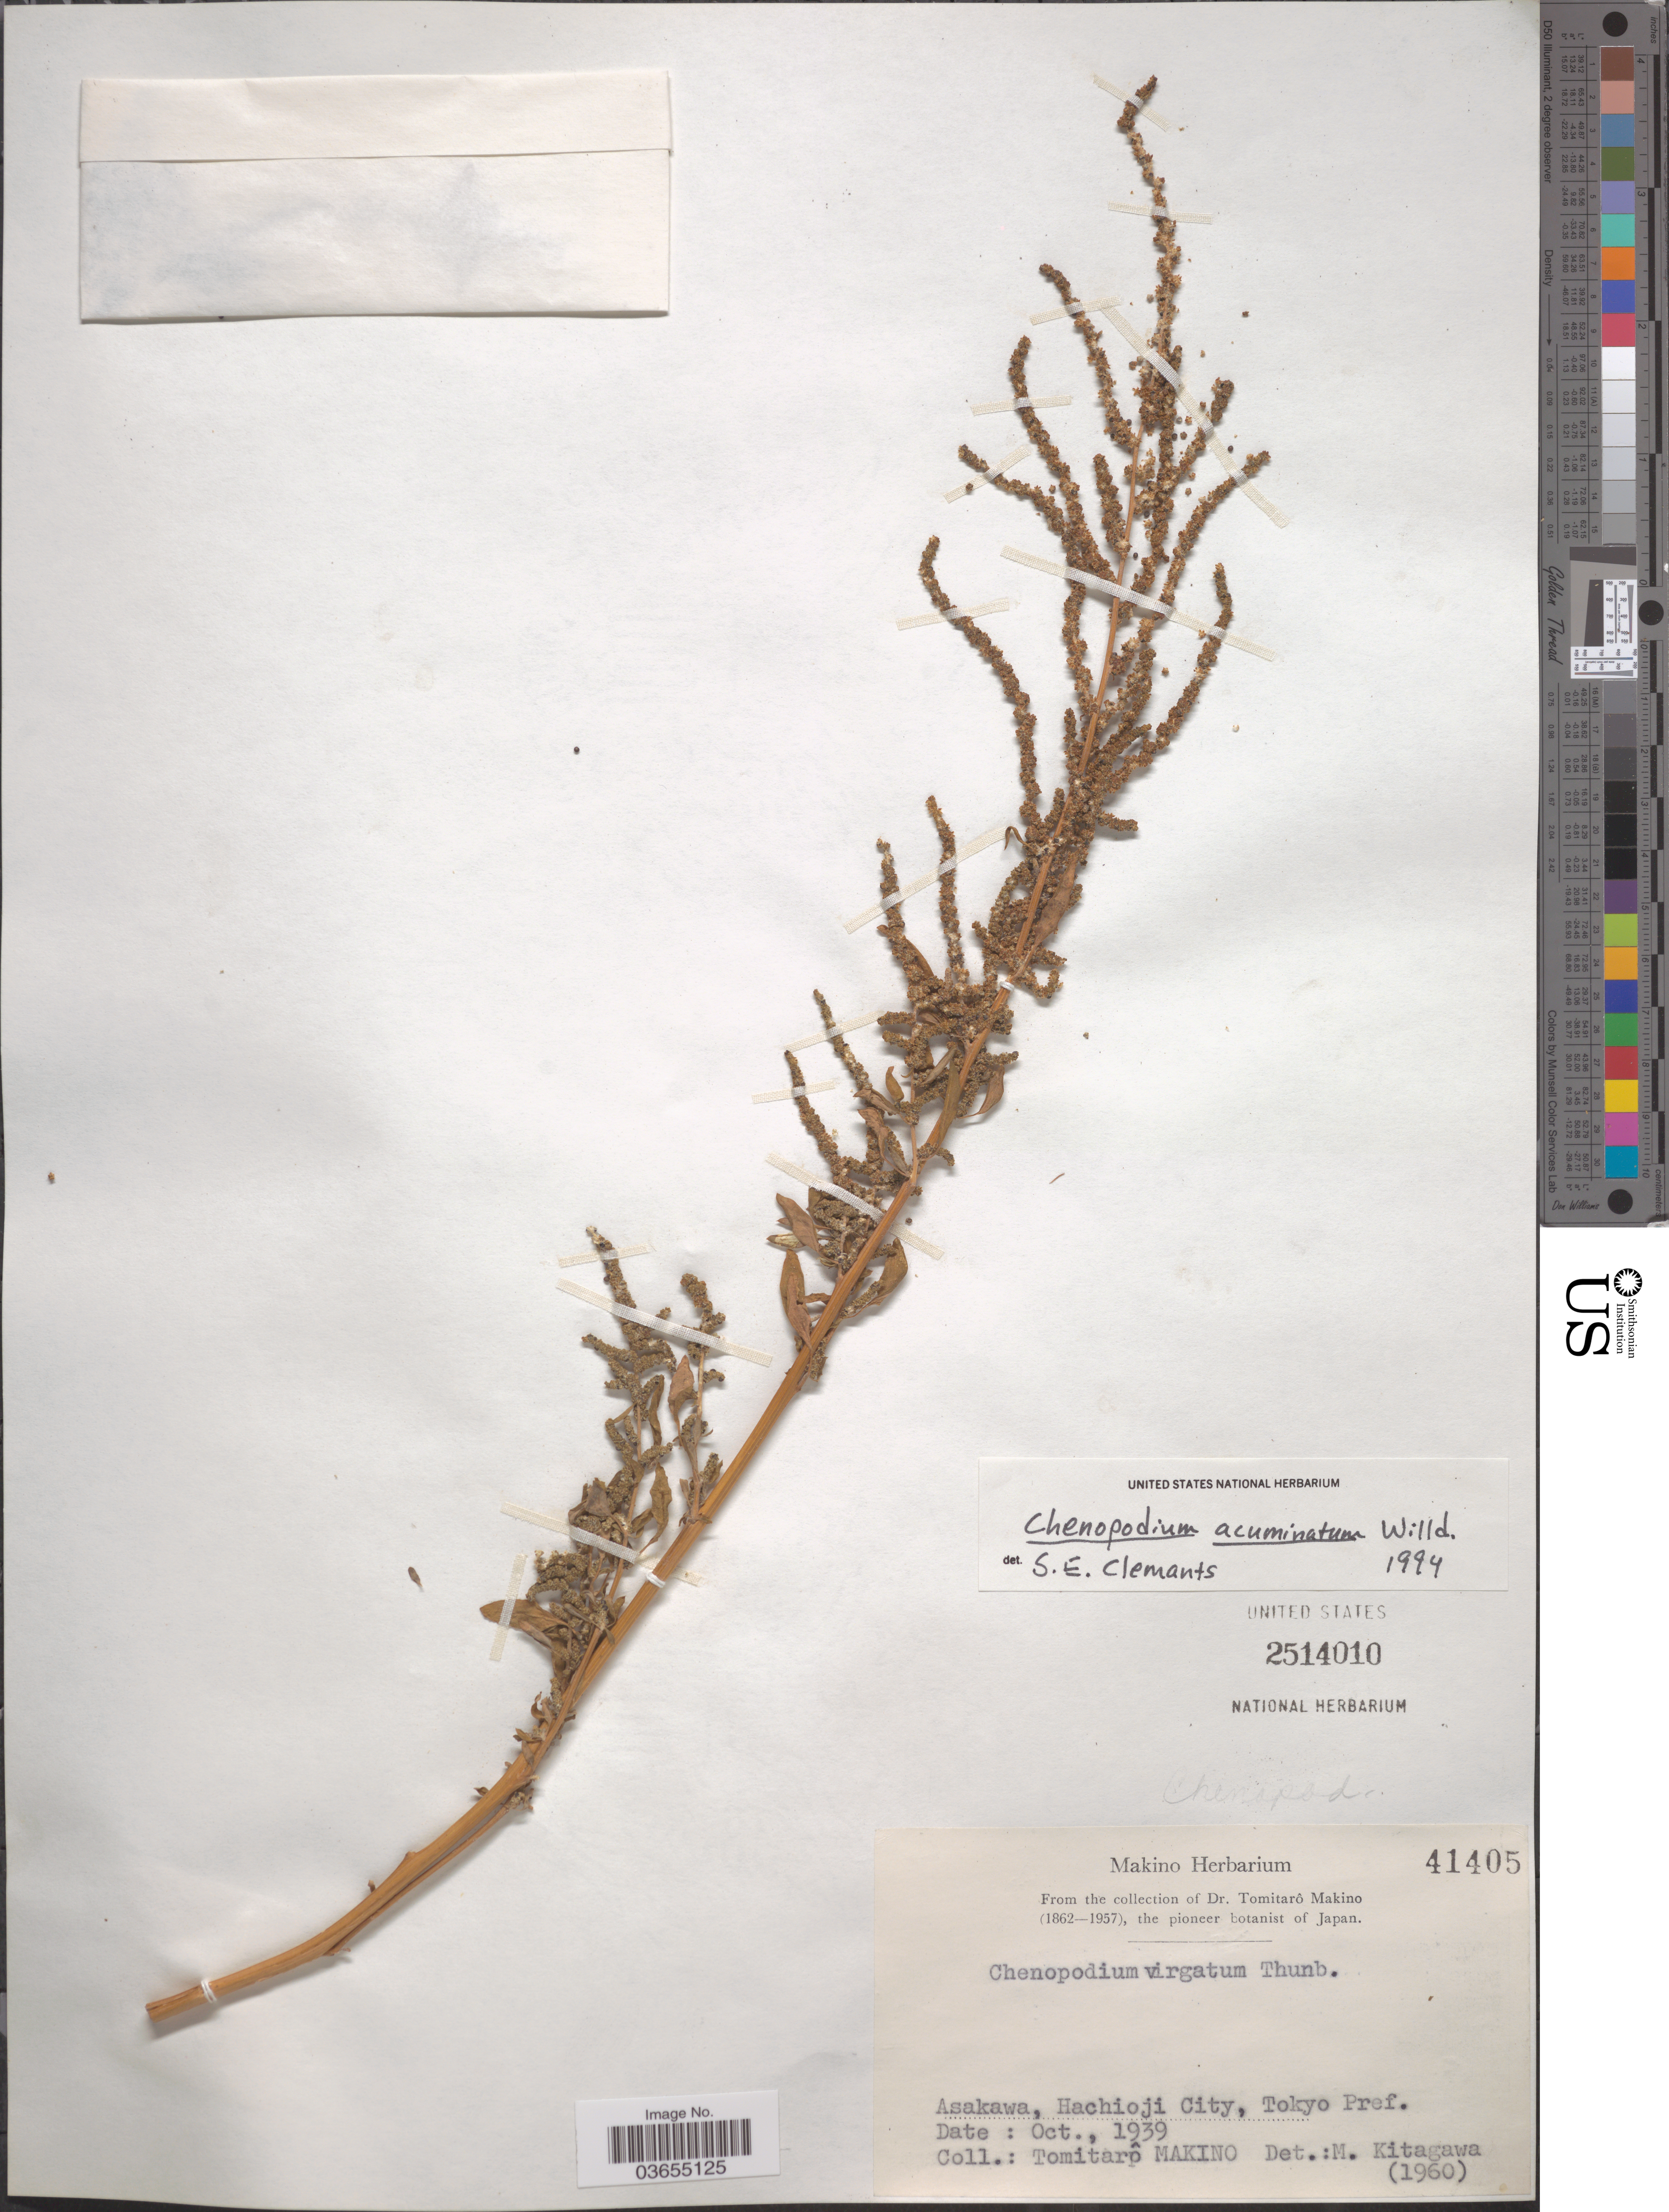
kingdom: Plantae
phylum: Tracheophyta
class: Magnoliopsida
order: Caryophyllales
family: Amaranthaceae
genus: Chenopodium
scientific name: Chenopodium acuminatum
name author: Willd.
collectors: T. Makino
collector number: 41405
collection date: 1939-10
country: Japan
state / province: Tokyo, Federal City of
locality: Asakawa, Hachioji City, Tokyo Pref.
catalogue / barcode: US 2514010